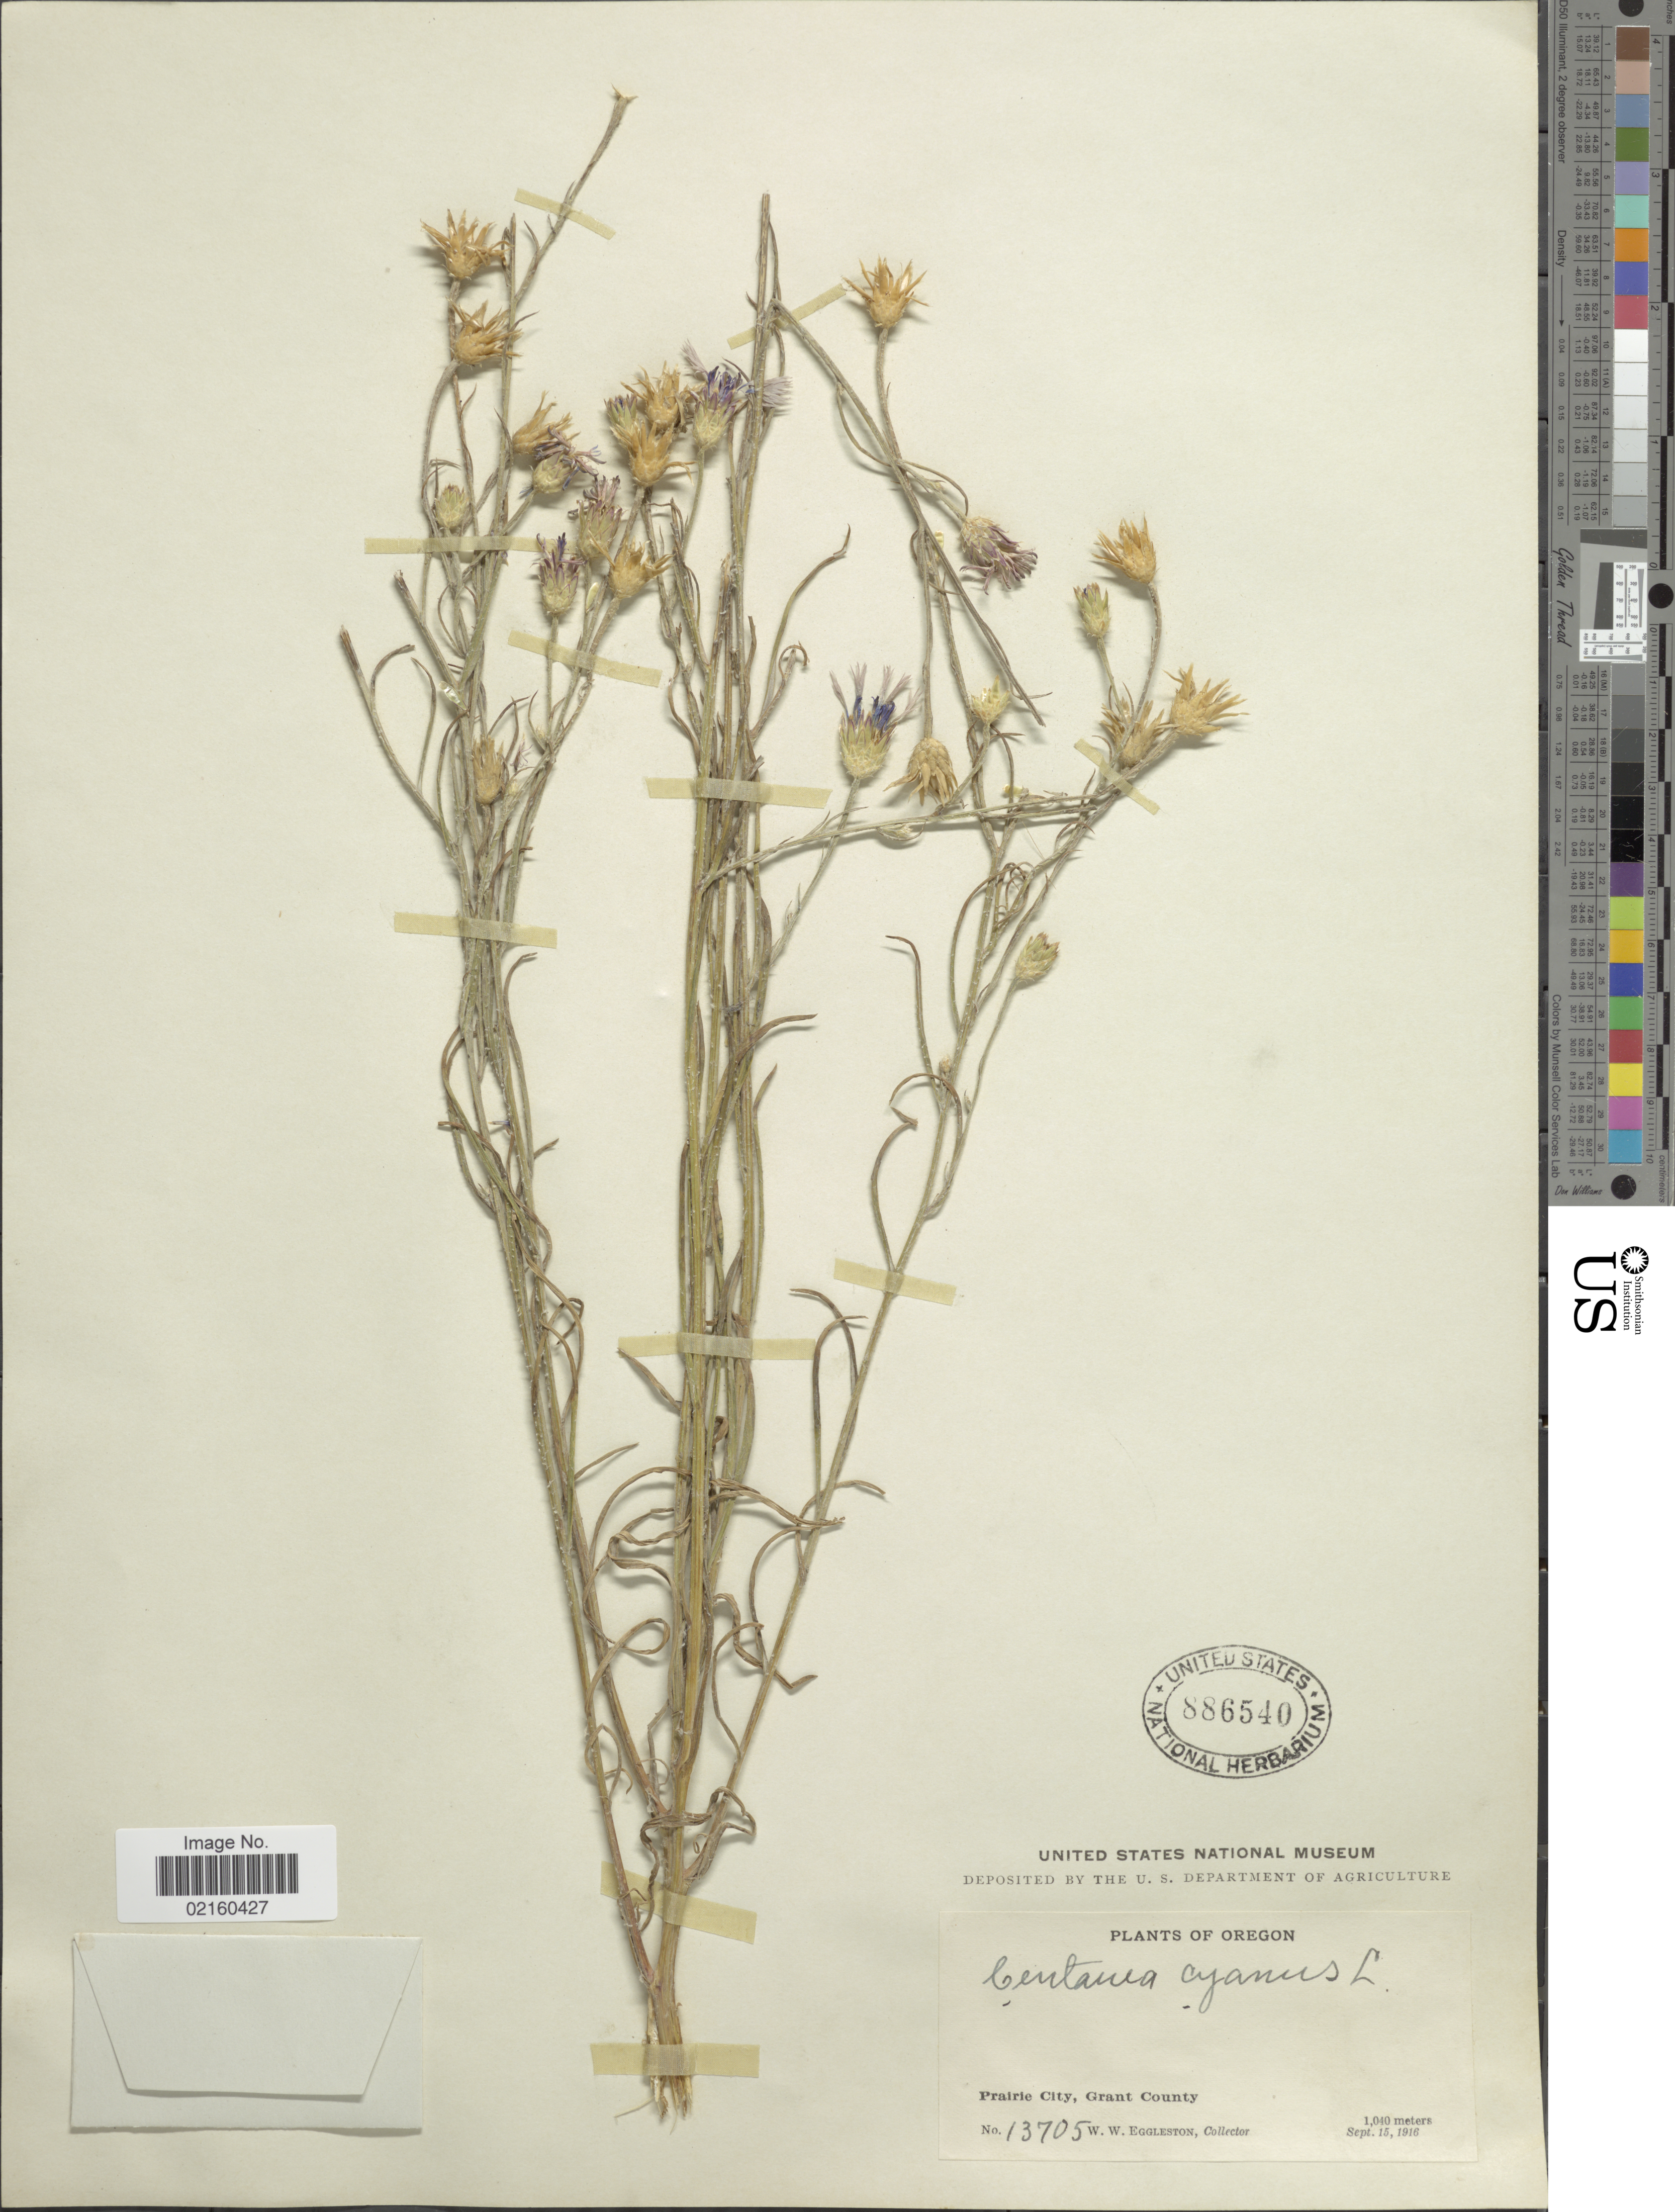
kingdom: Plantae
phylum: Tracheophyta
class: Magnoliopsida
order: Asterales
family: Asteraceae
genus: Centaurea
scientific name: Centaurea cyanus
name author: L.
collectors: W. W. Eggleston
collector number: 13705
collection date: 1916-09-15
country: United States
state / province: Oregon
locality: Prairie City, Grant County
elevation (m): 1040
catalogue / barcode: US 886540